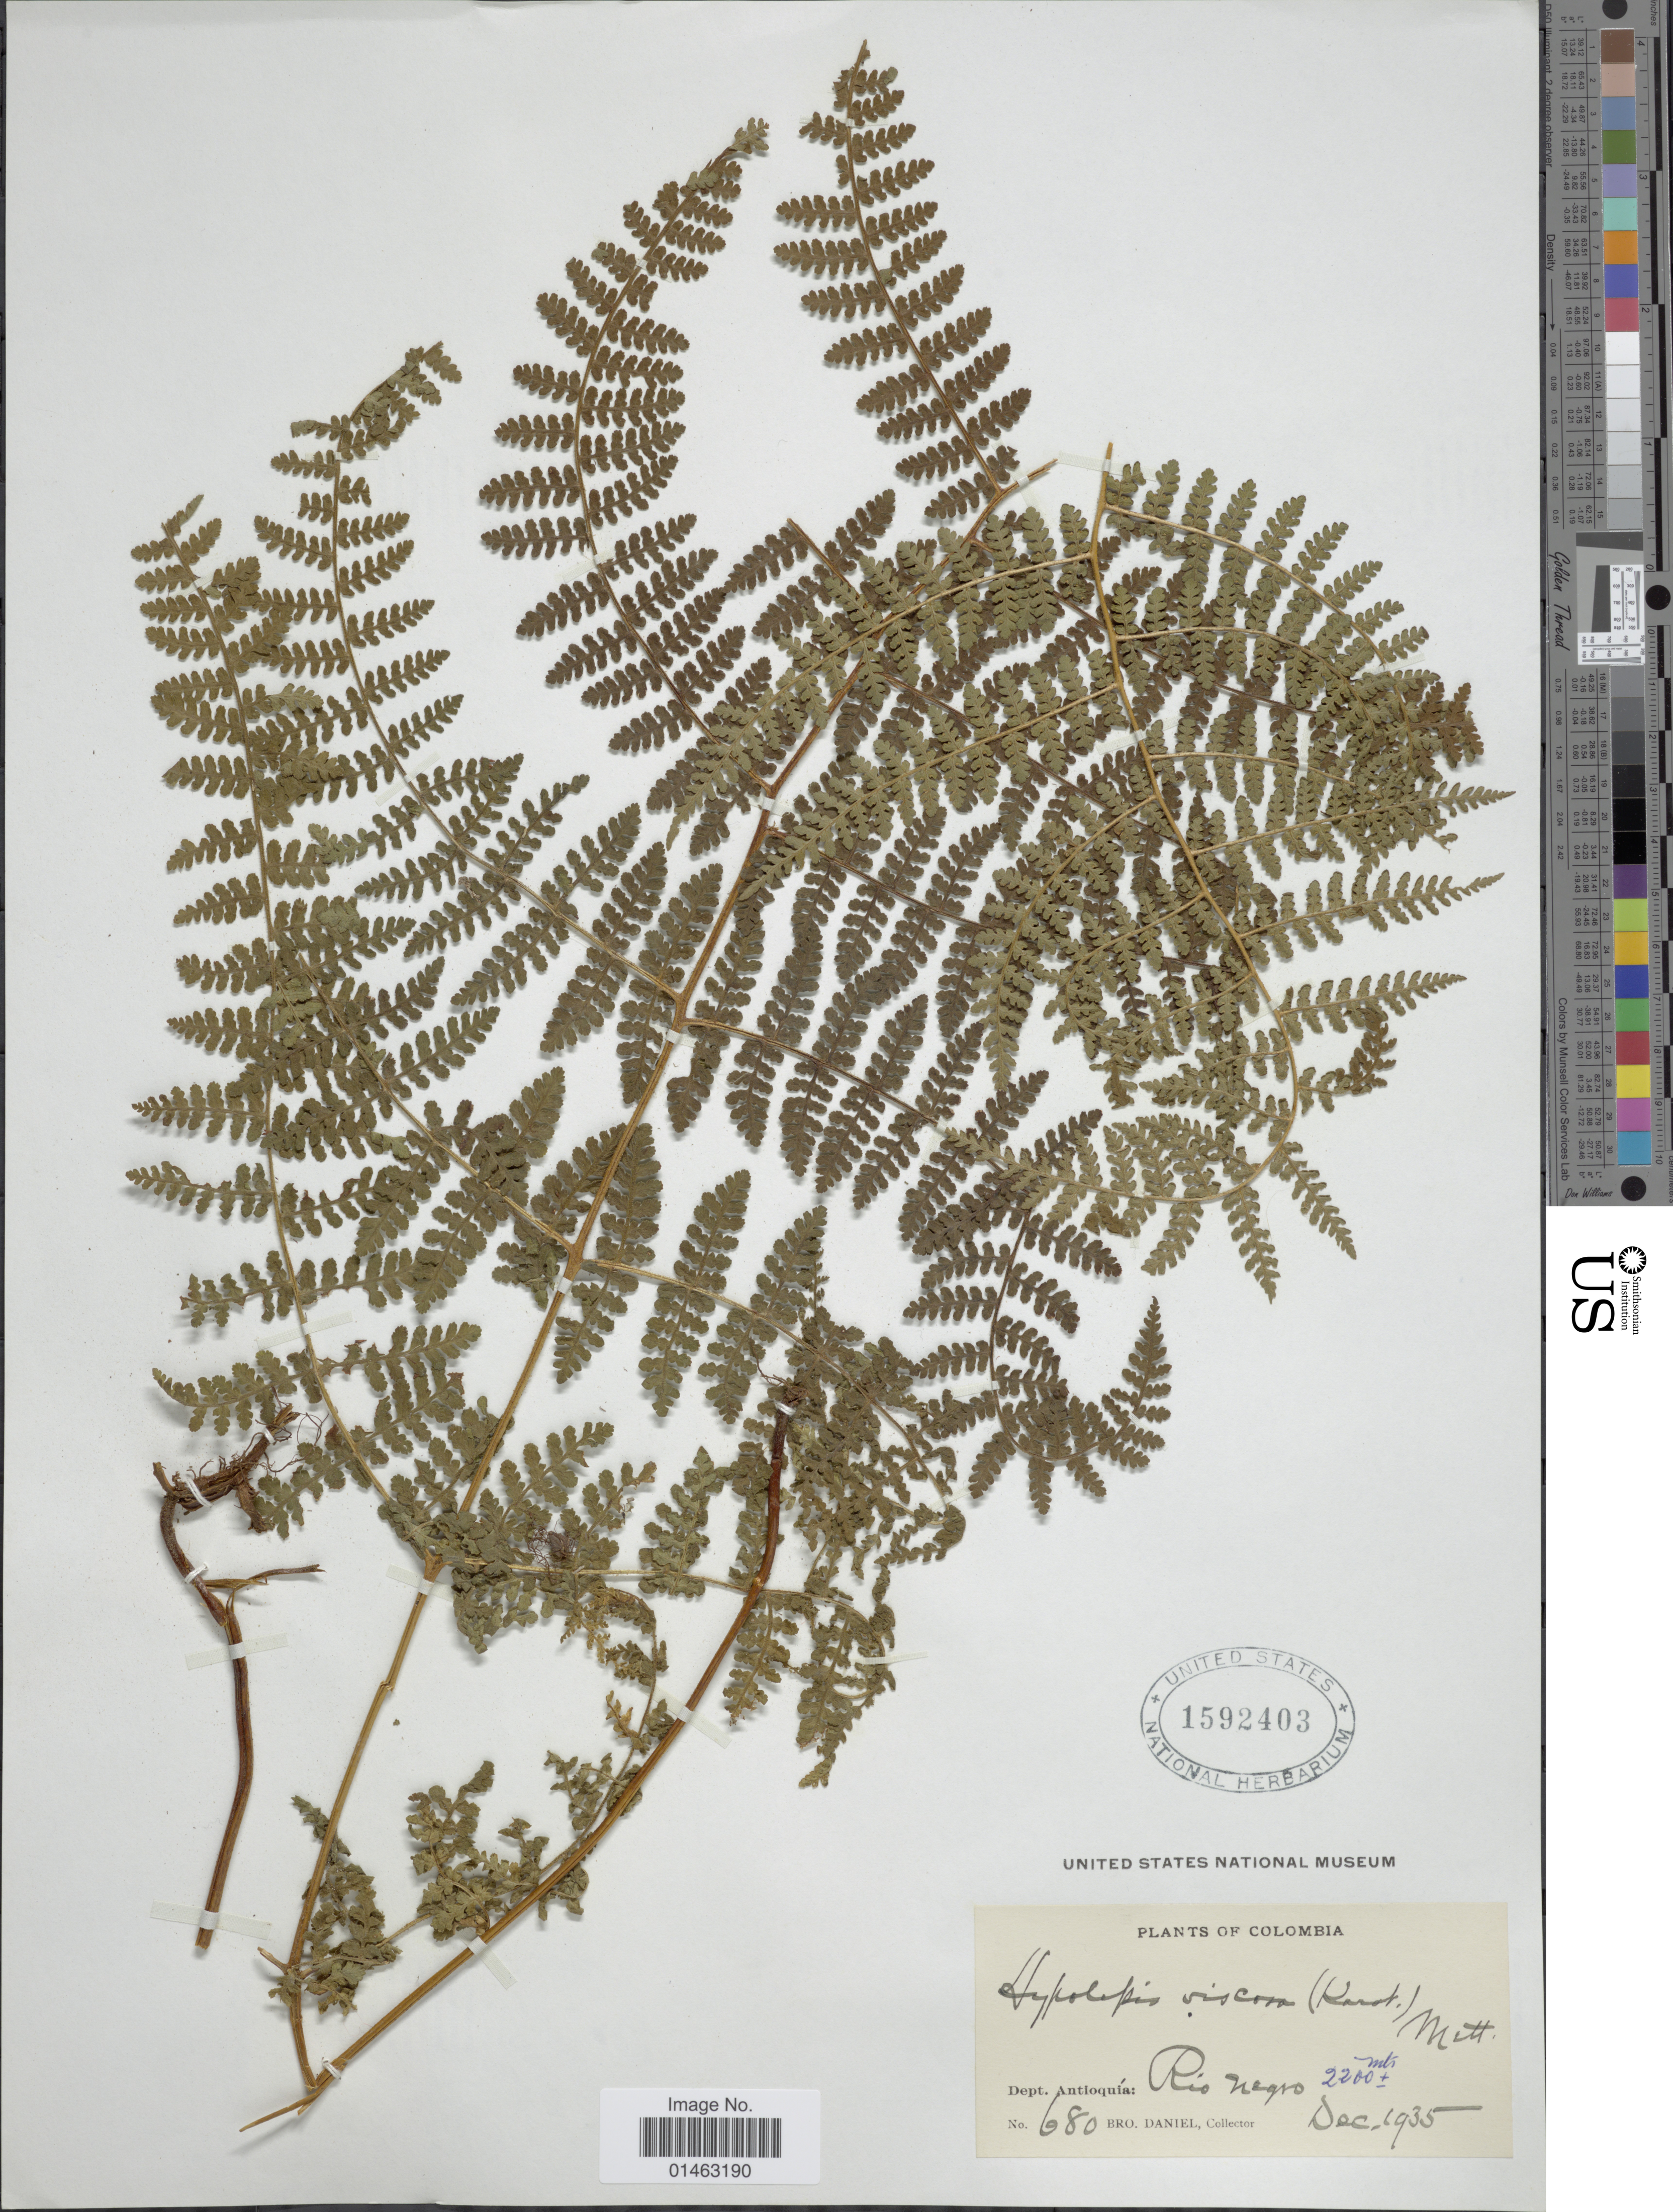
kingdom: Plantae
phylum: Tracheophyta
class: Polypodiopsida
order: Polypodiales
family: Dennstaedtiaceae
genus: Hypolepis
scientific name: Hypolepis viscosa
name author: H. Karst.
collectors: Bro. Daniel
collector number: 680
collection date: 1935-12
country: Colombia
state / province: Antioquia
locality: Rio Negro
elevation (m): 2200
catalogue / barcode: US 1592403